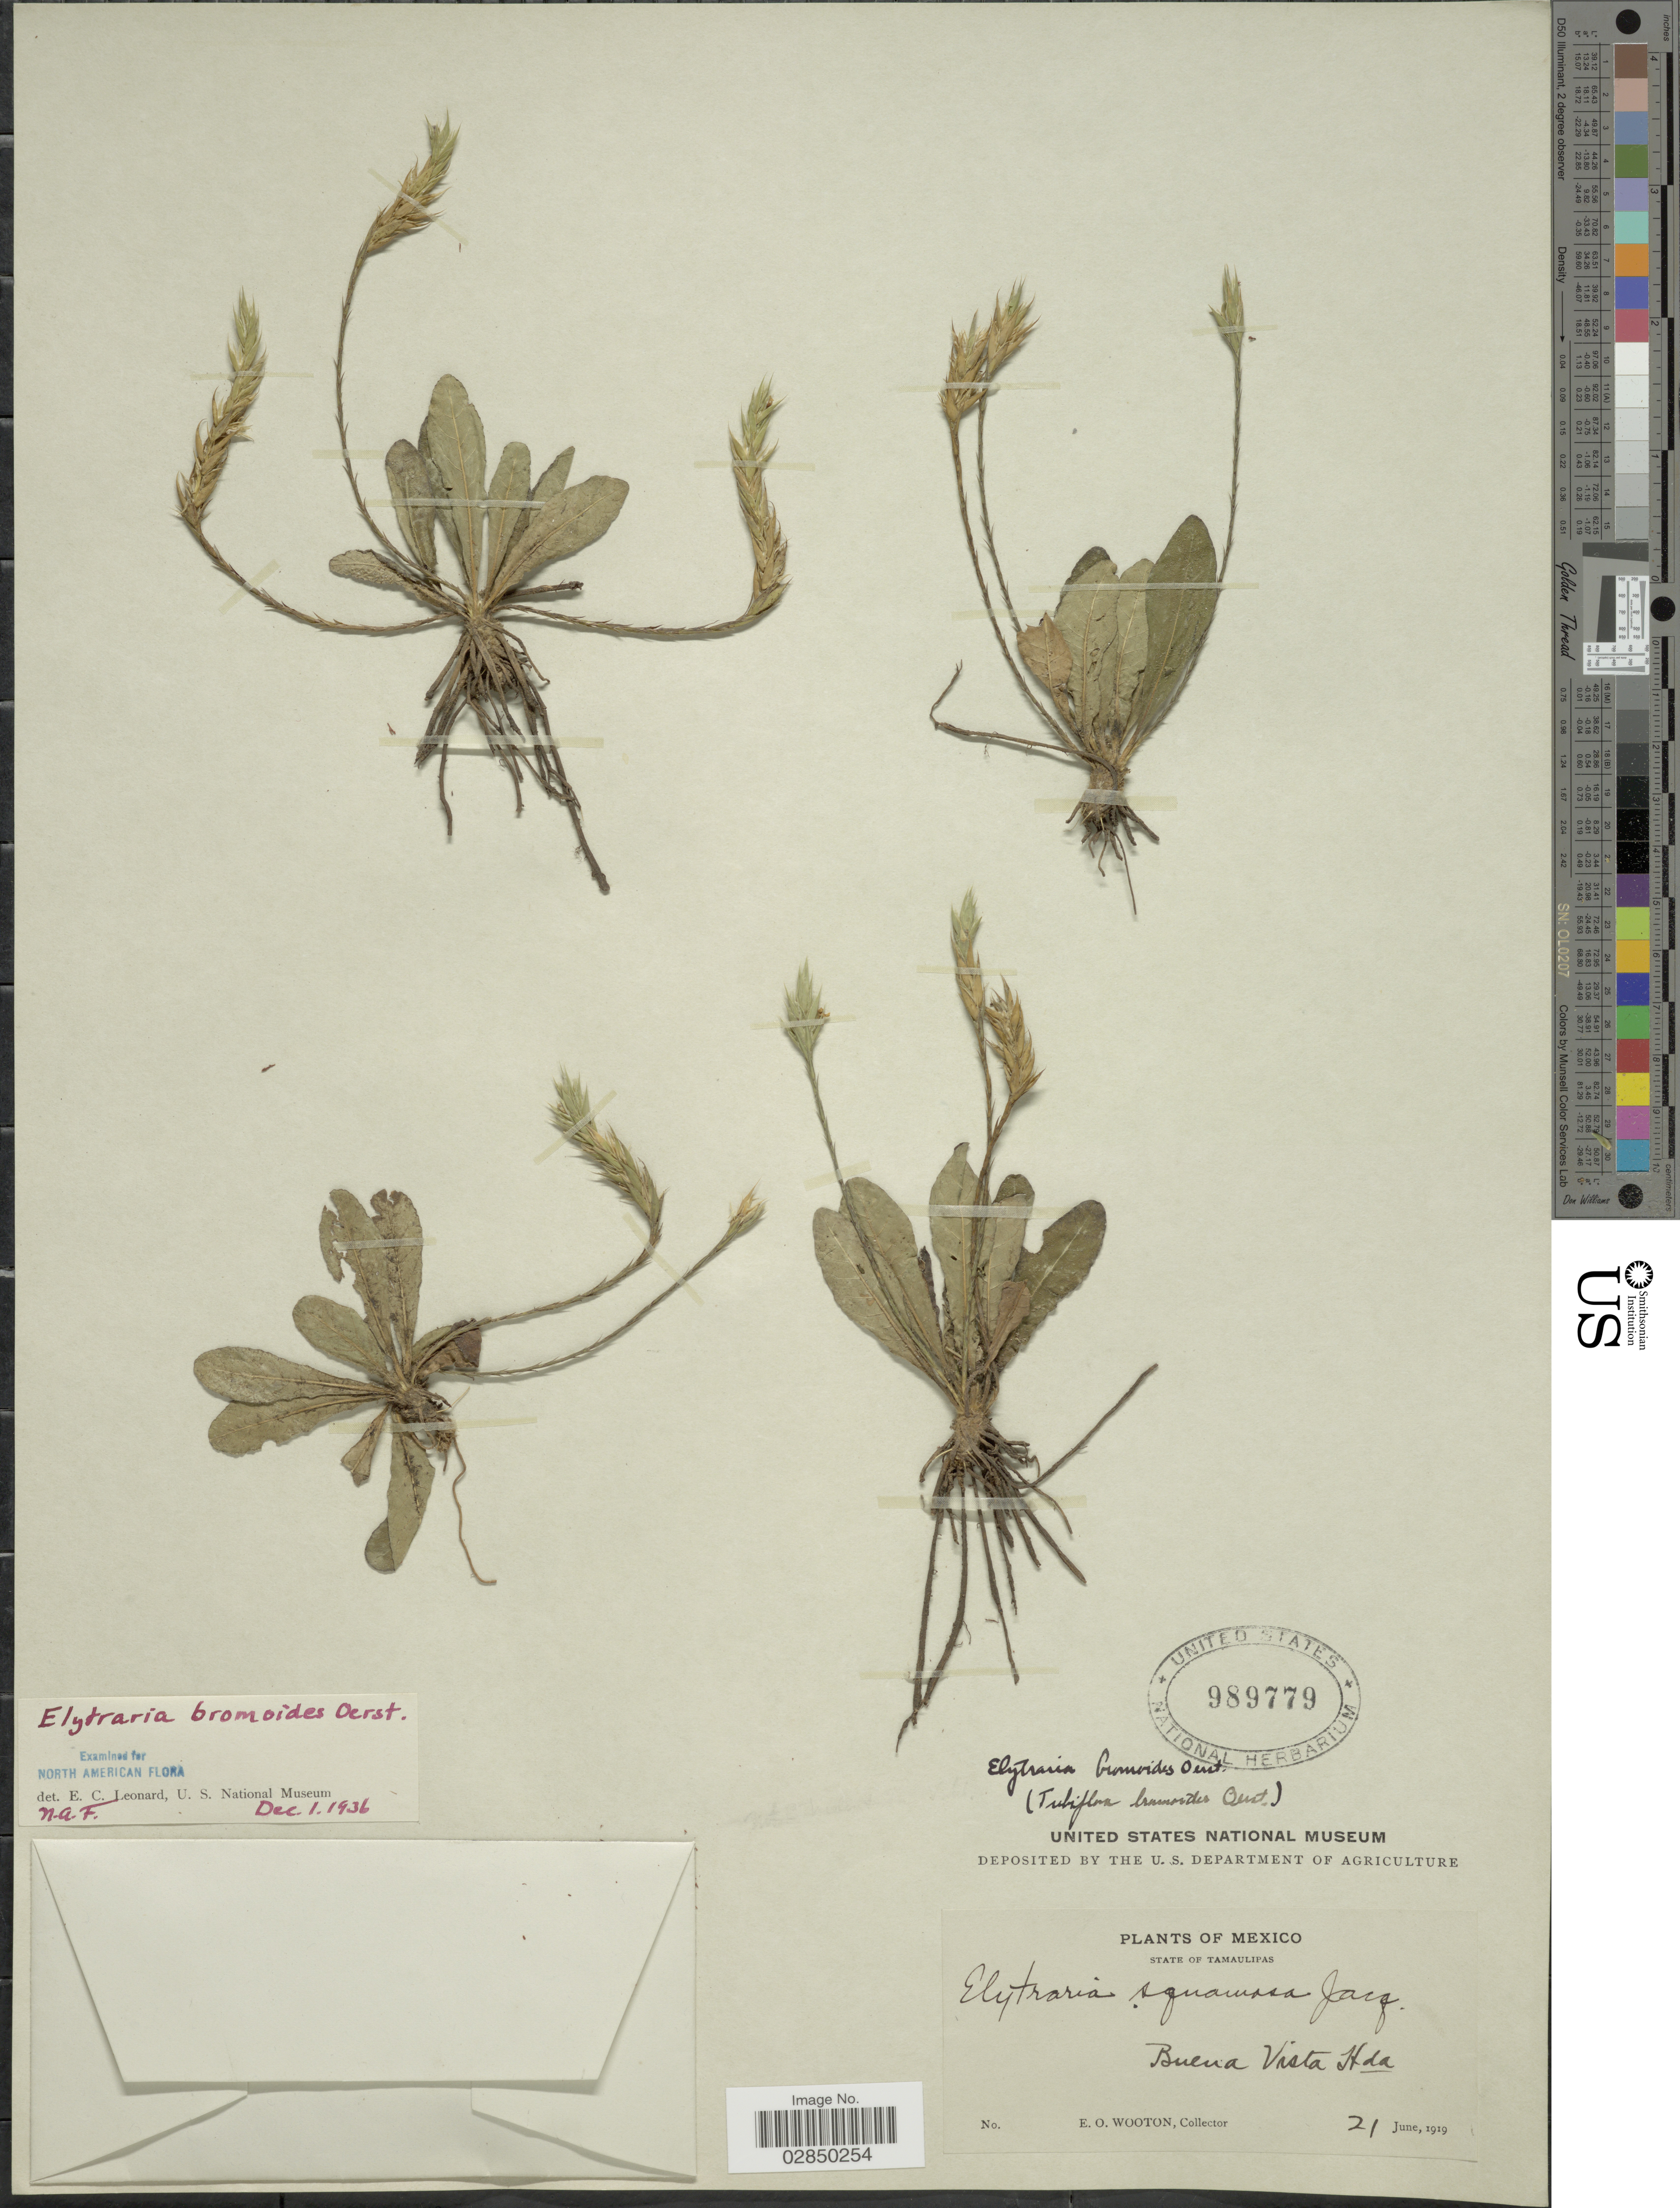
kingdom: Plantae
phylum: Tracheophyta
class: Magnoliopsida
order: Lamiales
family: Acanthaceae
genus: Elytraria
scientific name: Elytraria bromoides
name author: Oerst.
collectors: E. O. Wooton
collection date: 1919-06-21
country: Mexico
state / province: Tamaulipas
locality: Buena Vista Hda.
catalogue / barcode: US 989779